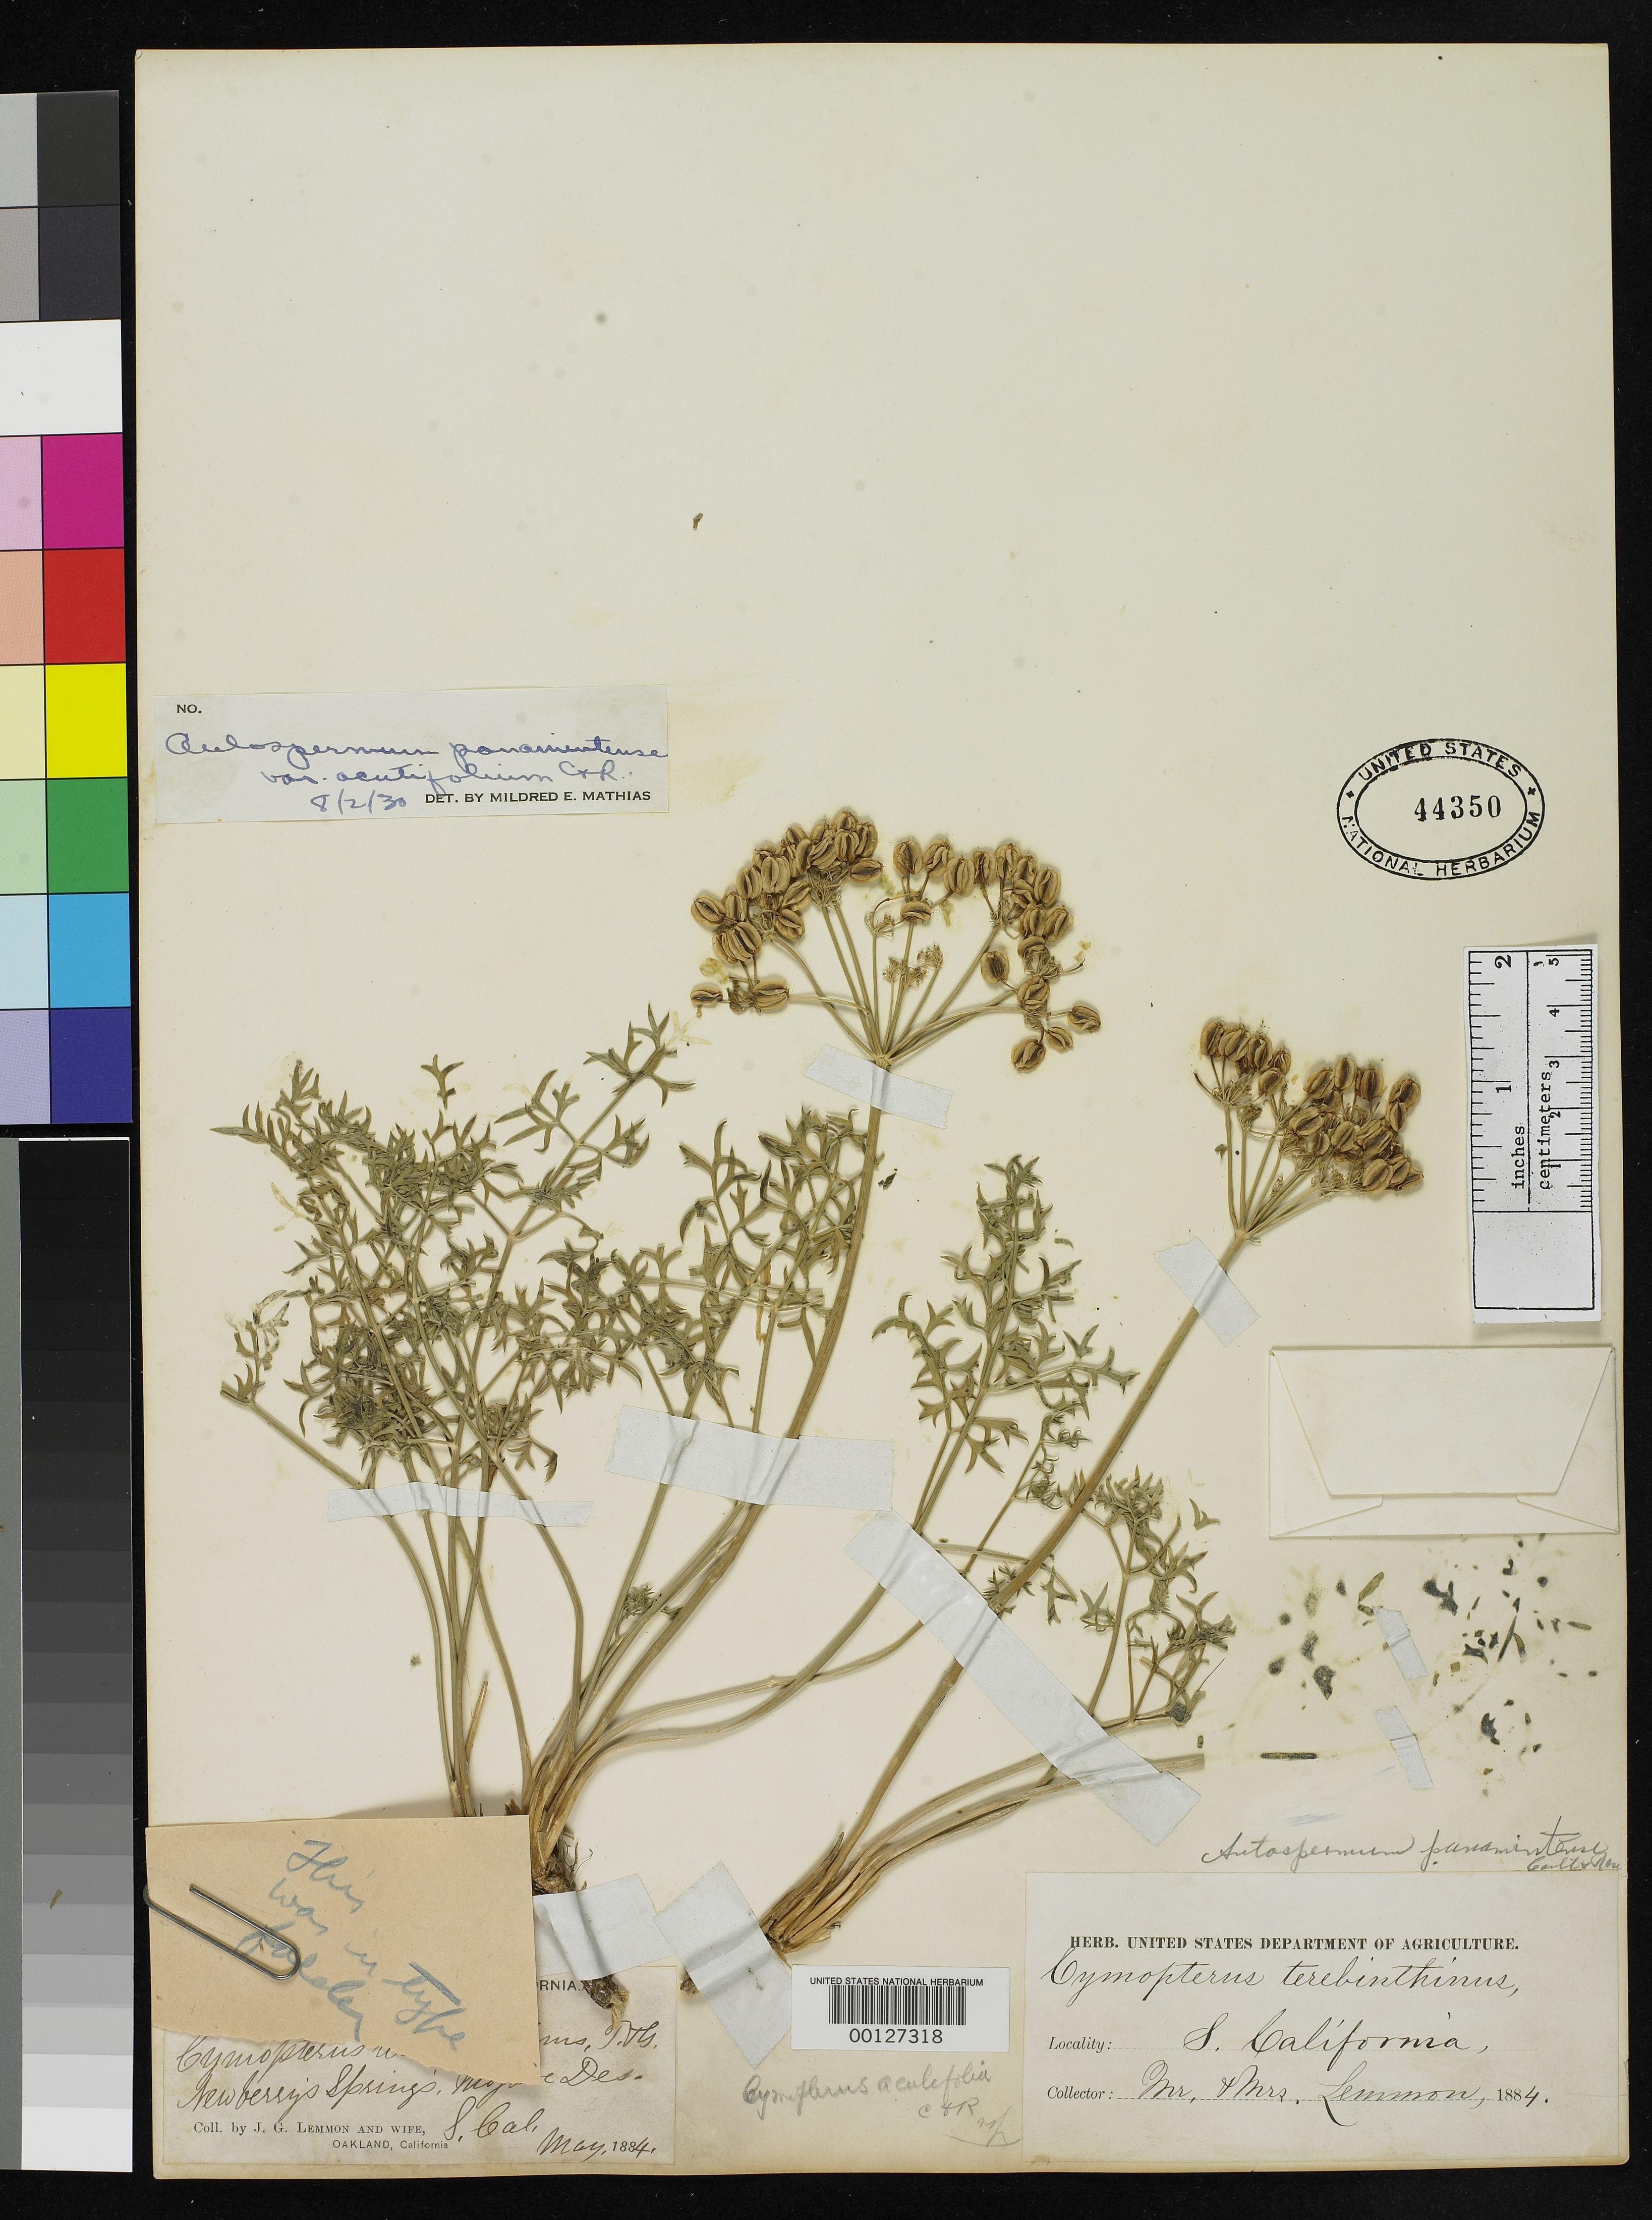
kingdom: Plantae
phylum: Tracheophyta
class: Magnoliopsida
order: Apiales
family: Apiaceae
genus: Aulospermum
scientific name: Aulospermum panamintense var. acutifolium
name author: J.M. Coult. & Rose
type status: Type Collection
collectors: J. G. Lemmon & J. Lemmon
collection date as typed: May 1884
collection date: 1884-05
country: United States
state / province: California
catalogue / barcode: US 44350